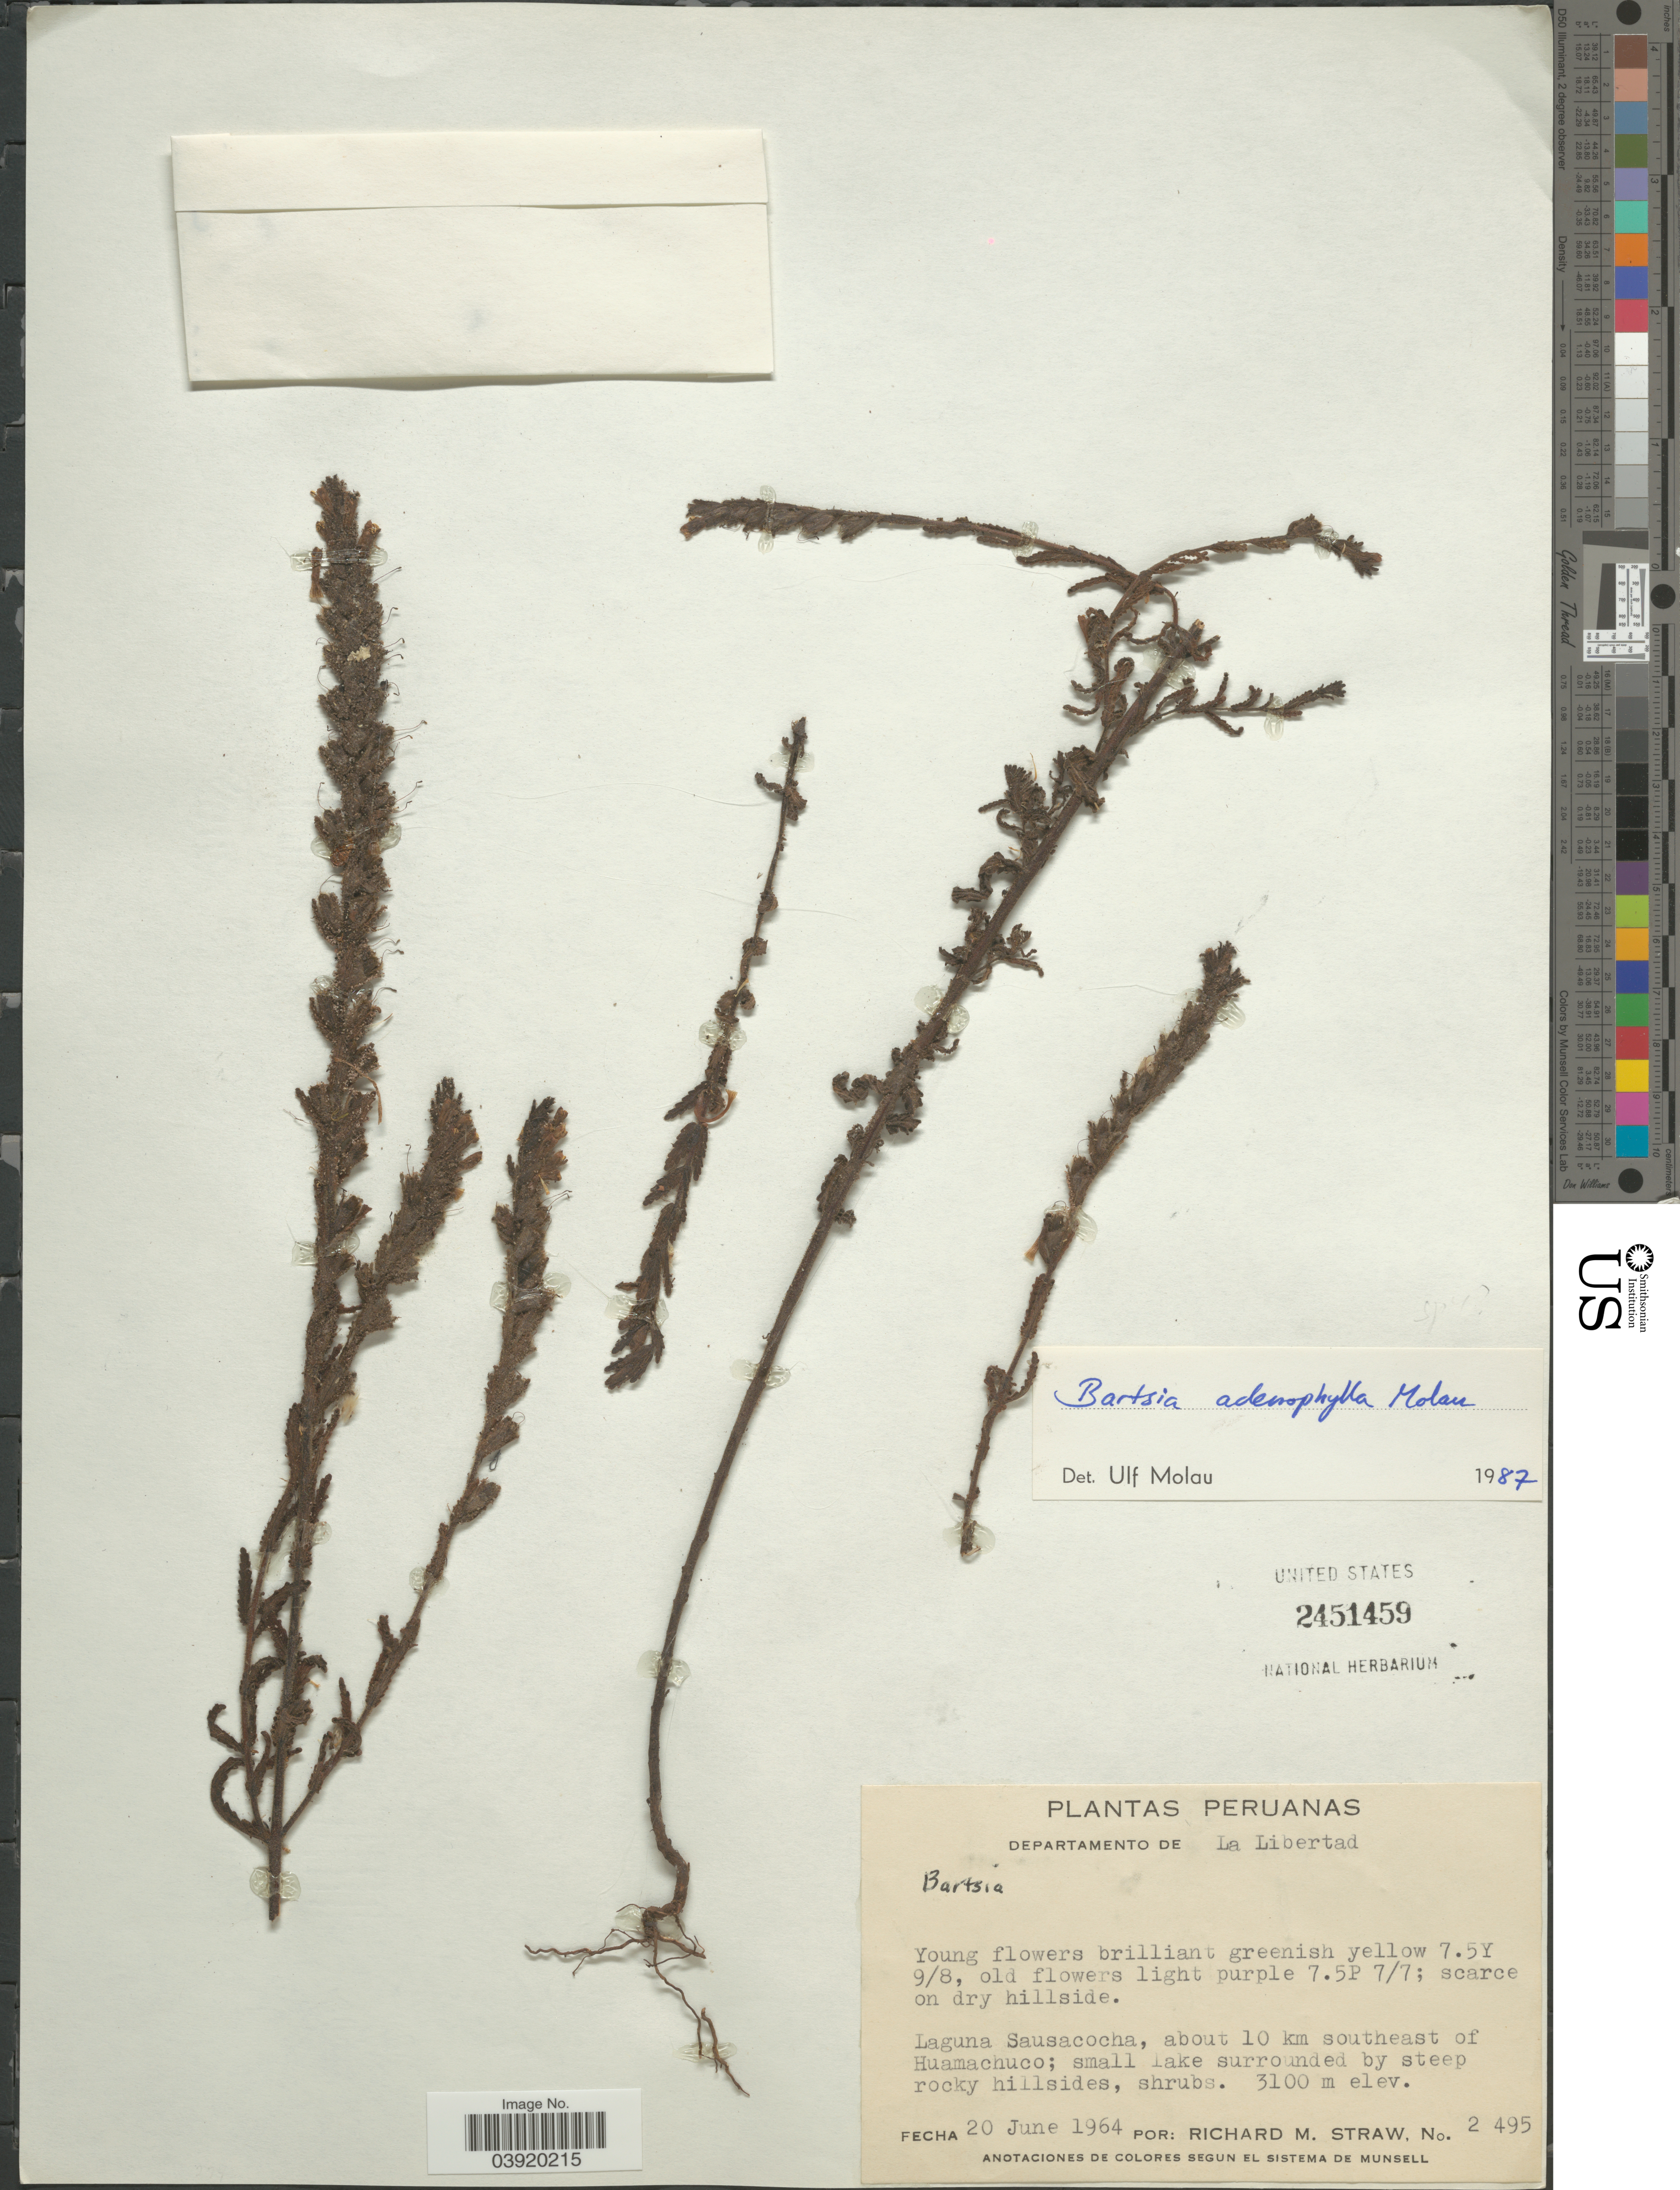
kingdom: Plantae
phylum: Tracheophyta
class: Magnoliopsida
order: Lamiales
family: Orobanchaceae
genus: Bartsia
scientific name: Bartsia adenophylla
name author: Molau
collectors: R. M. Straw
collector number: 2495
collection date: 1964-06-20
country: Peru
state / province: La Libertad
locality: Departamento de La Libertad. Laguna Sausacocha, about 10 km southeast of Huamachuco.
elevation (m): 3100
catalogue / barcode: US 2451459